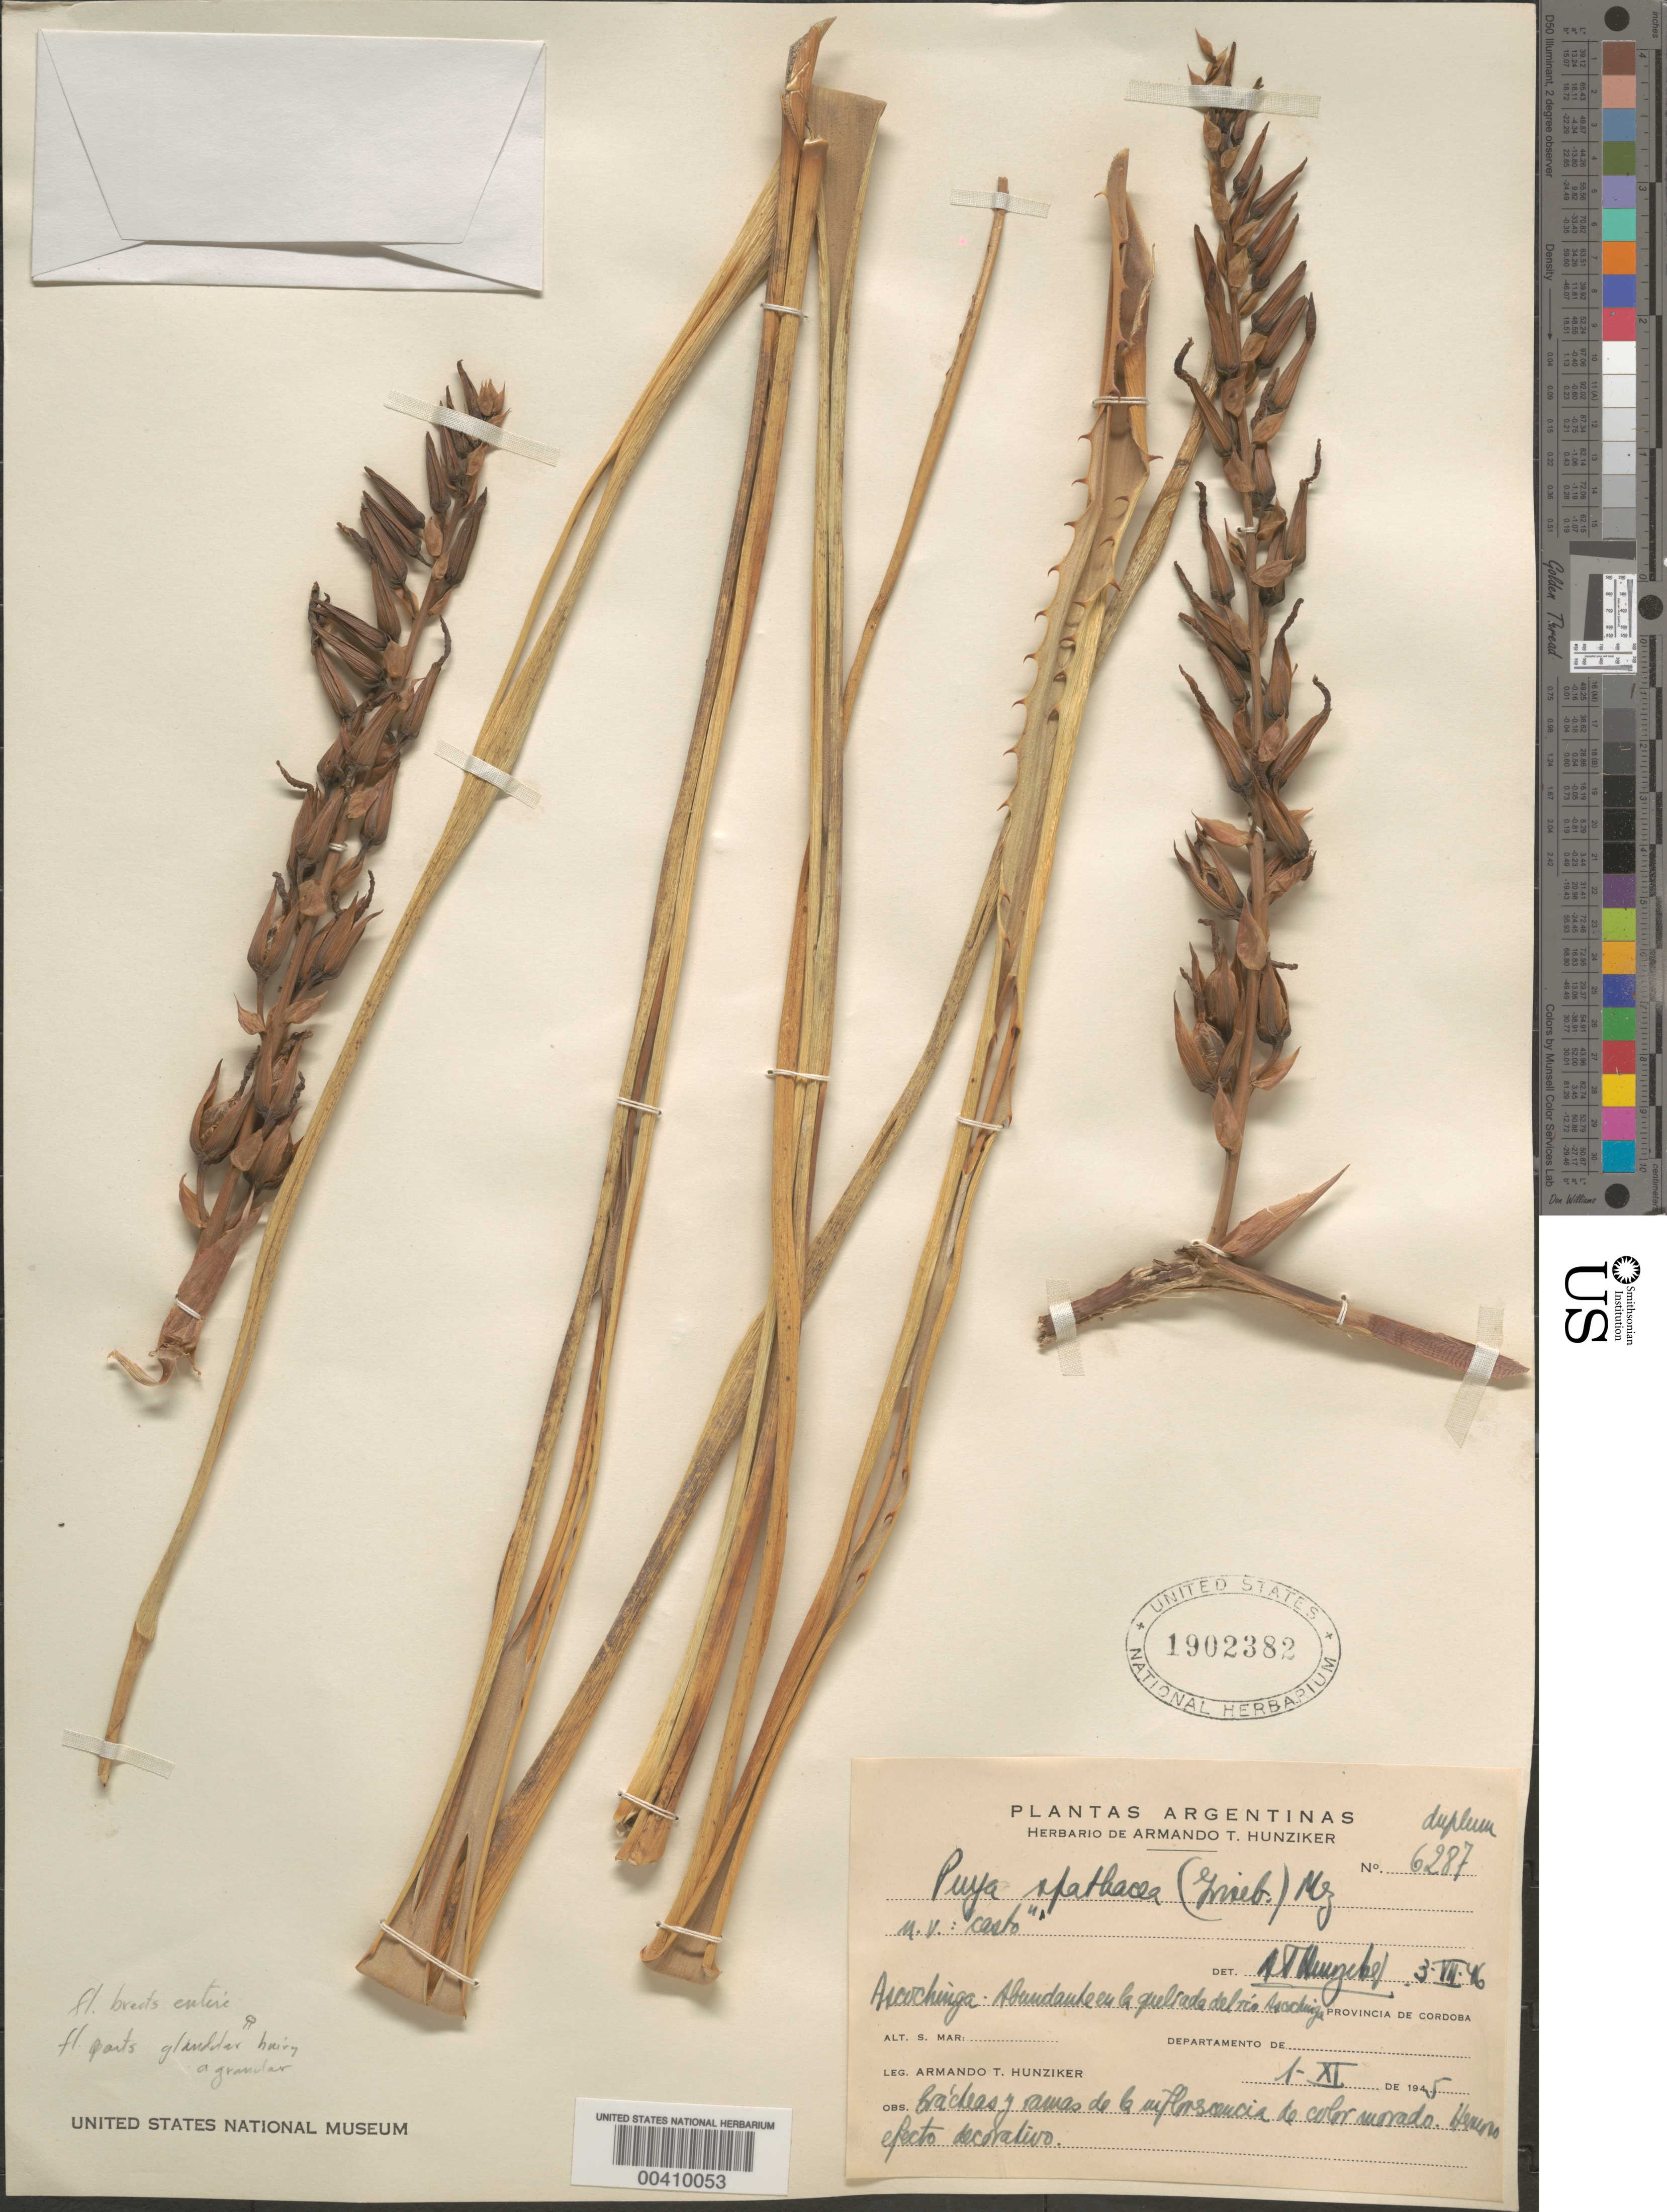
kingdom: Plantae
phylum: Tracheophyta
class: Liliopsida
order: Poales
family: Bromeliaceae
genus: Puya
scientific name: Puya spathacea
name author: (Griseb.) Mez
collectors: A. T. Hunziker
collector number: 6287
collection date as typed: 01 Nov 1945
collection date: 1945-11-01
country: Argentina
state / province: Córdoba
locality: Ascochinga, en la Quebrada del Rio Ascochinga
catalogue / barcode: US 1902382